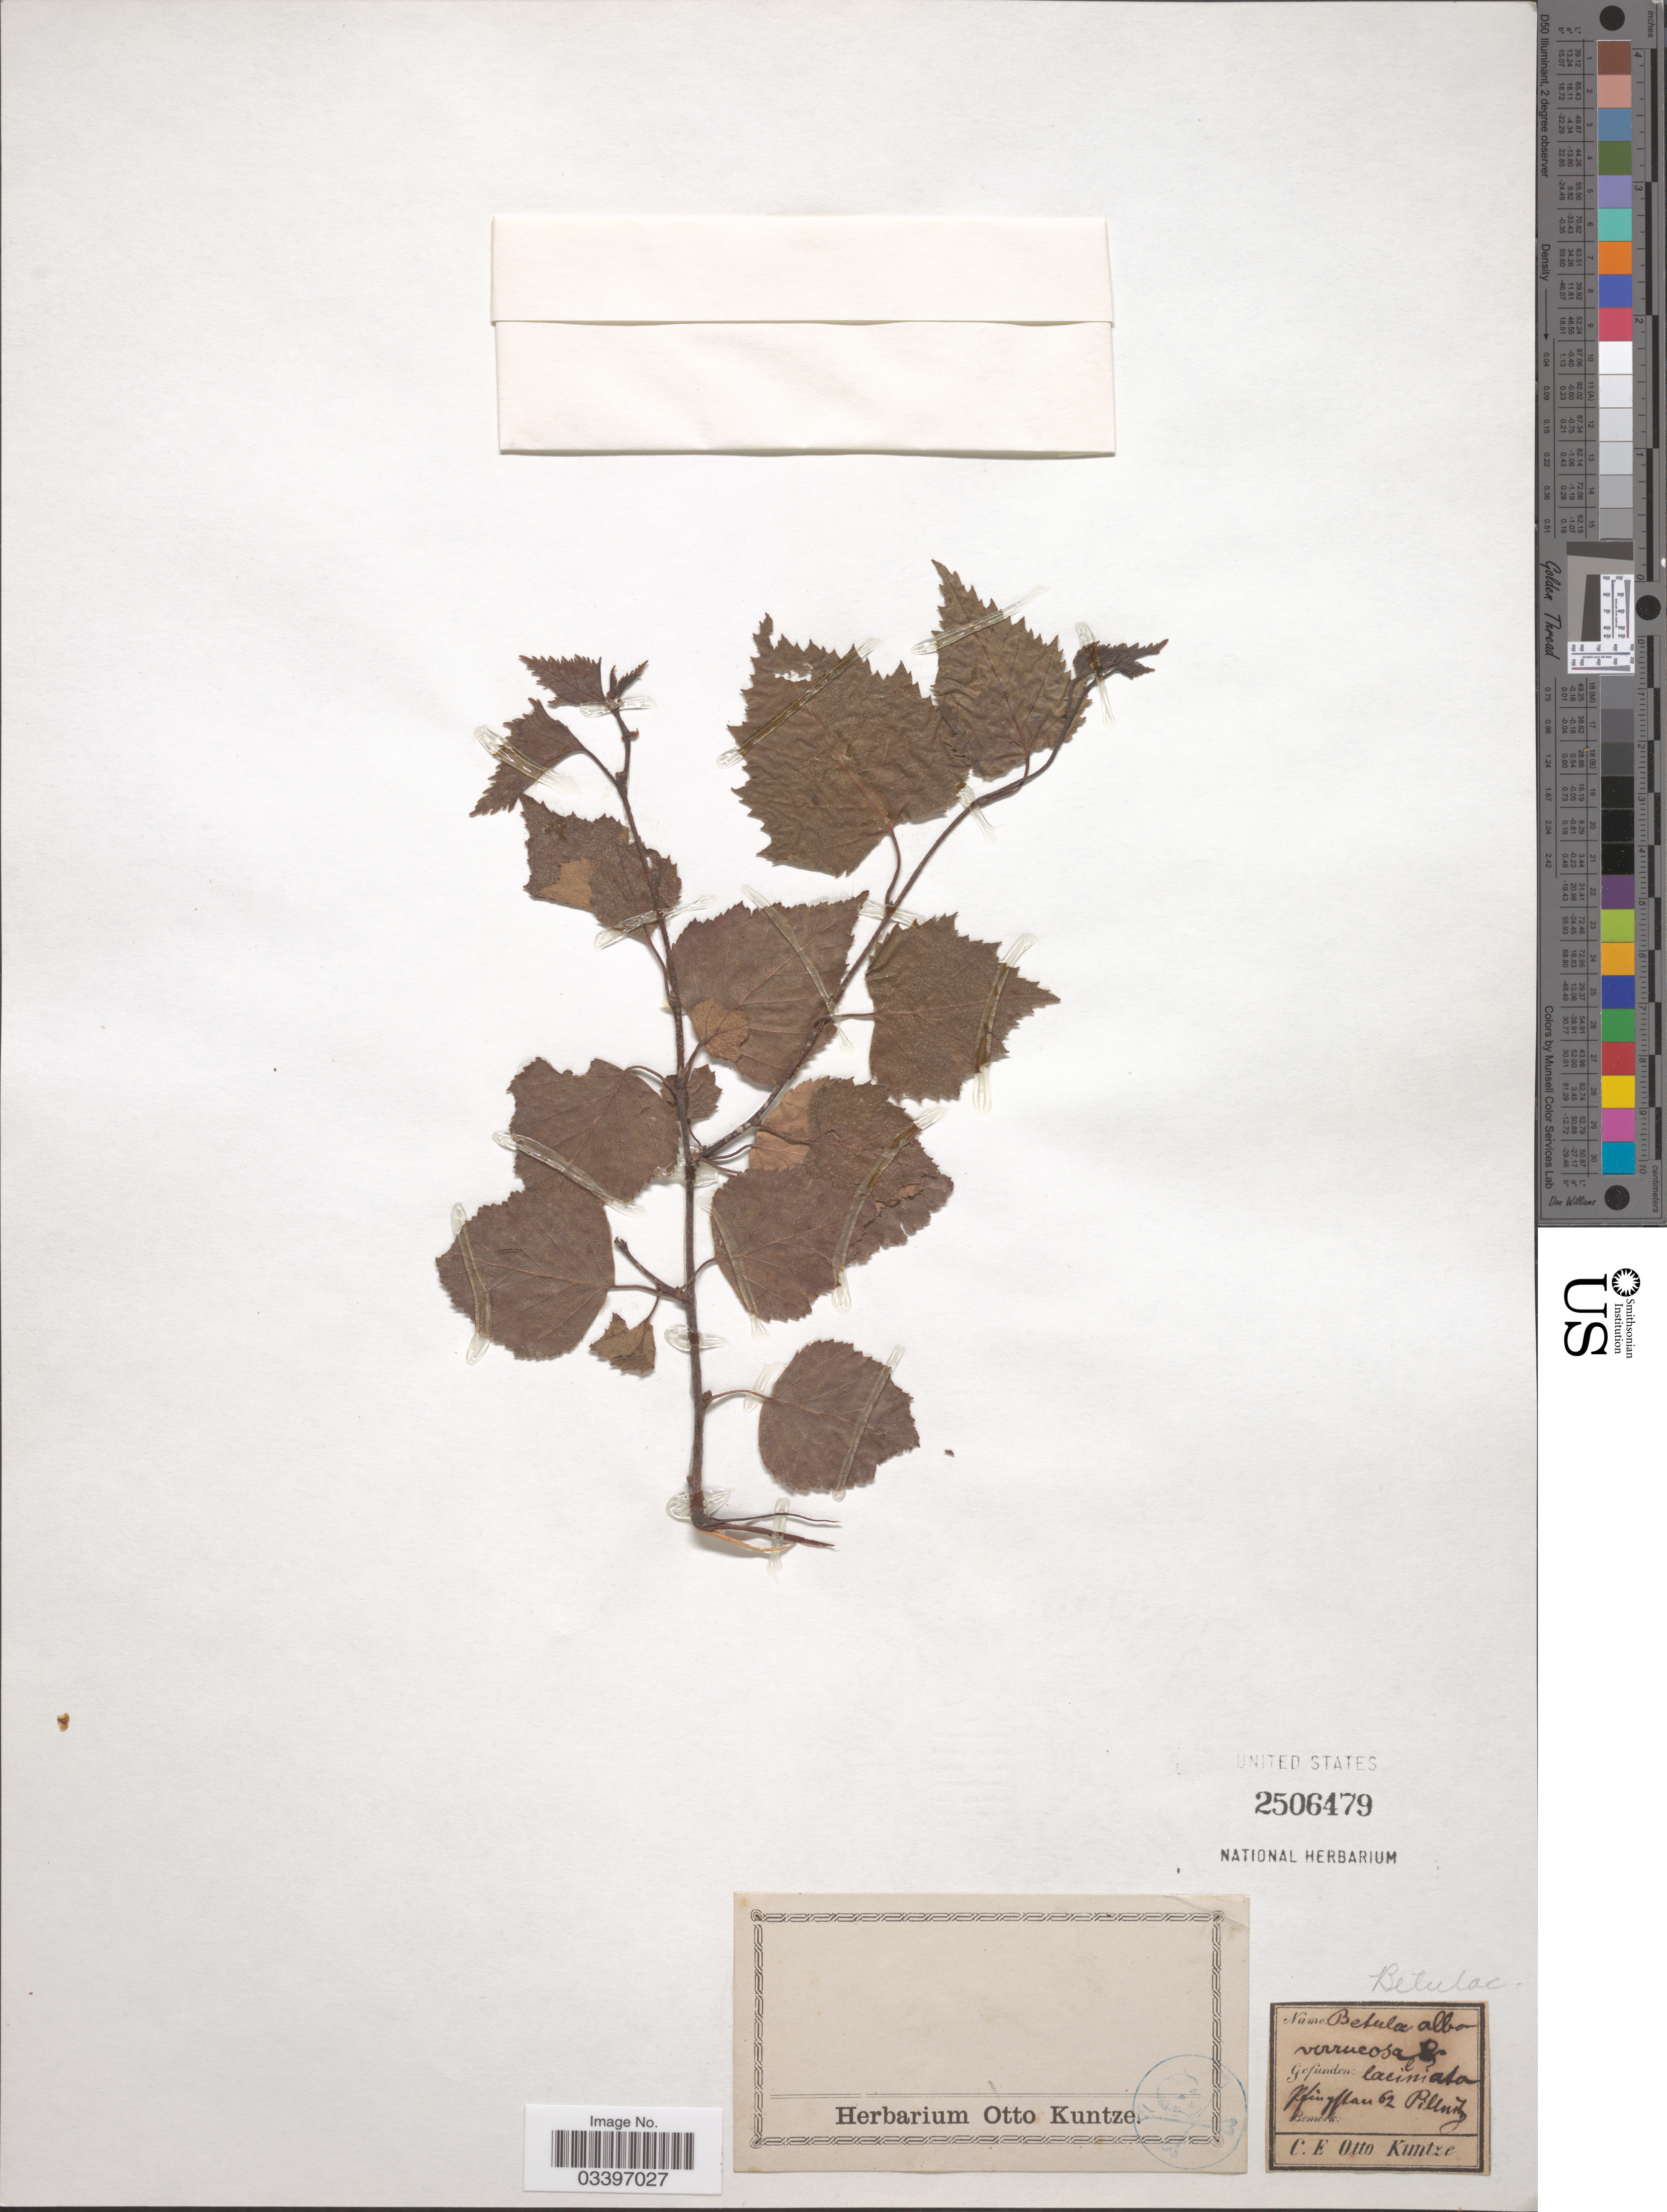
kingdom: Plantae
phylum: Tracheophyta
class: Magnoliopsida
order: Fagales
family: Betulaceae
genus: Betula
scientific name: Betula pendula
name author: Roth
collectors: C.E.O. Kuntze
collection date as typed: Transcribed d/m/y: //62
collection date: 1862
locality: Pfingftau Pillutz [interpreted] [unsure placement]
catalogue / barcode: US 2506479